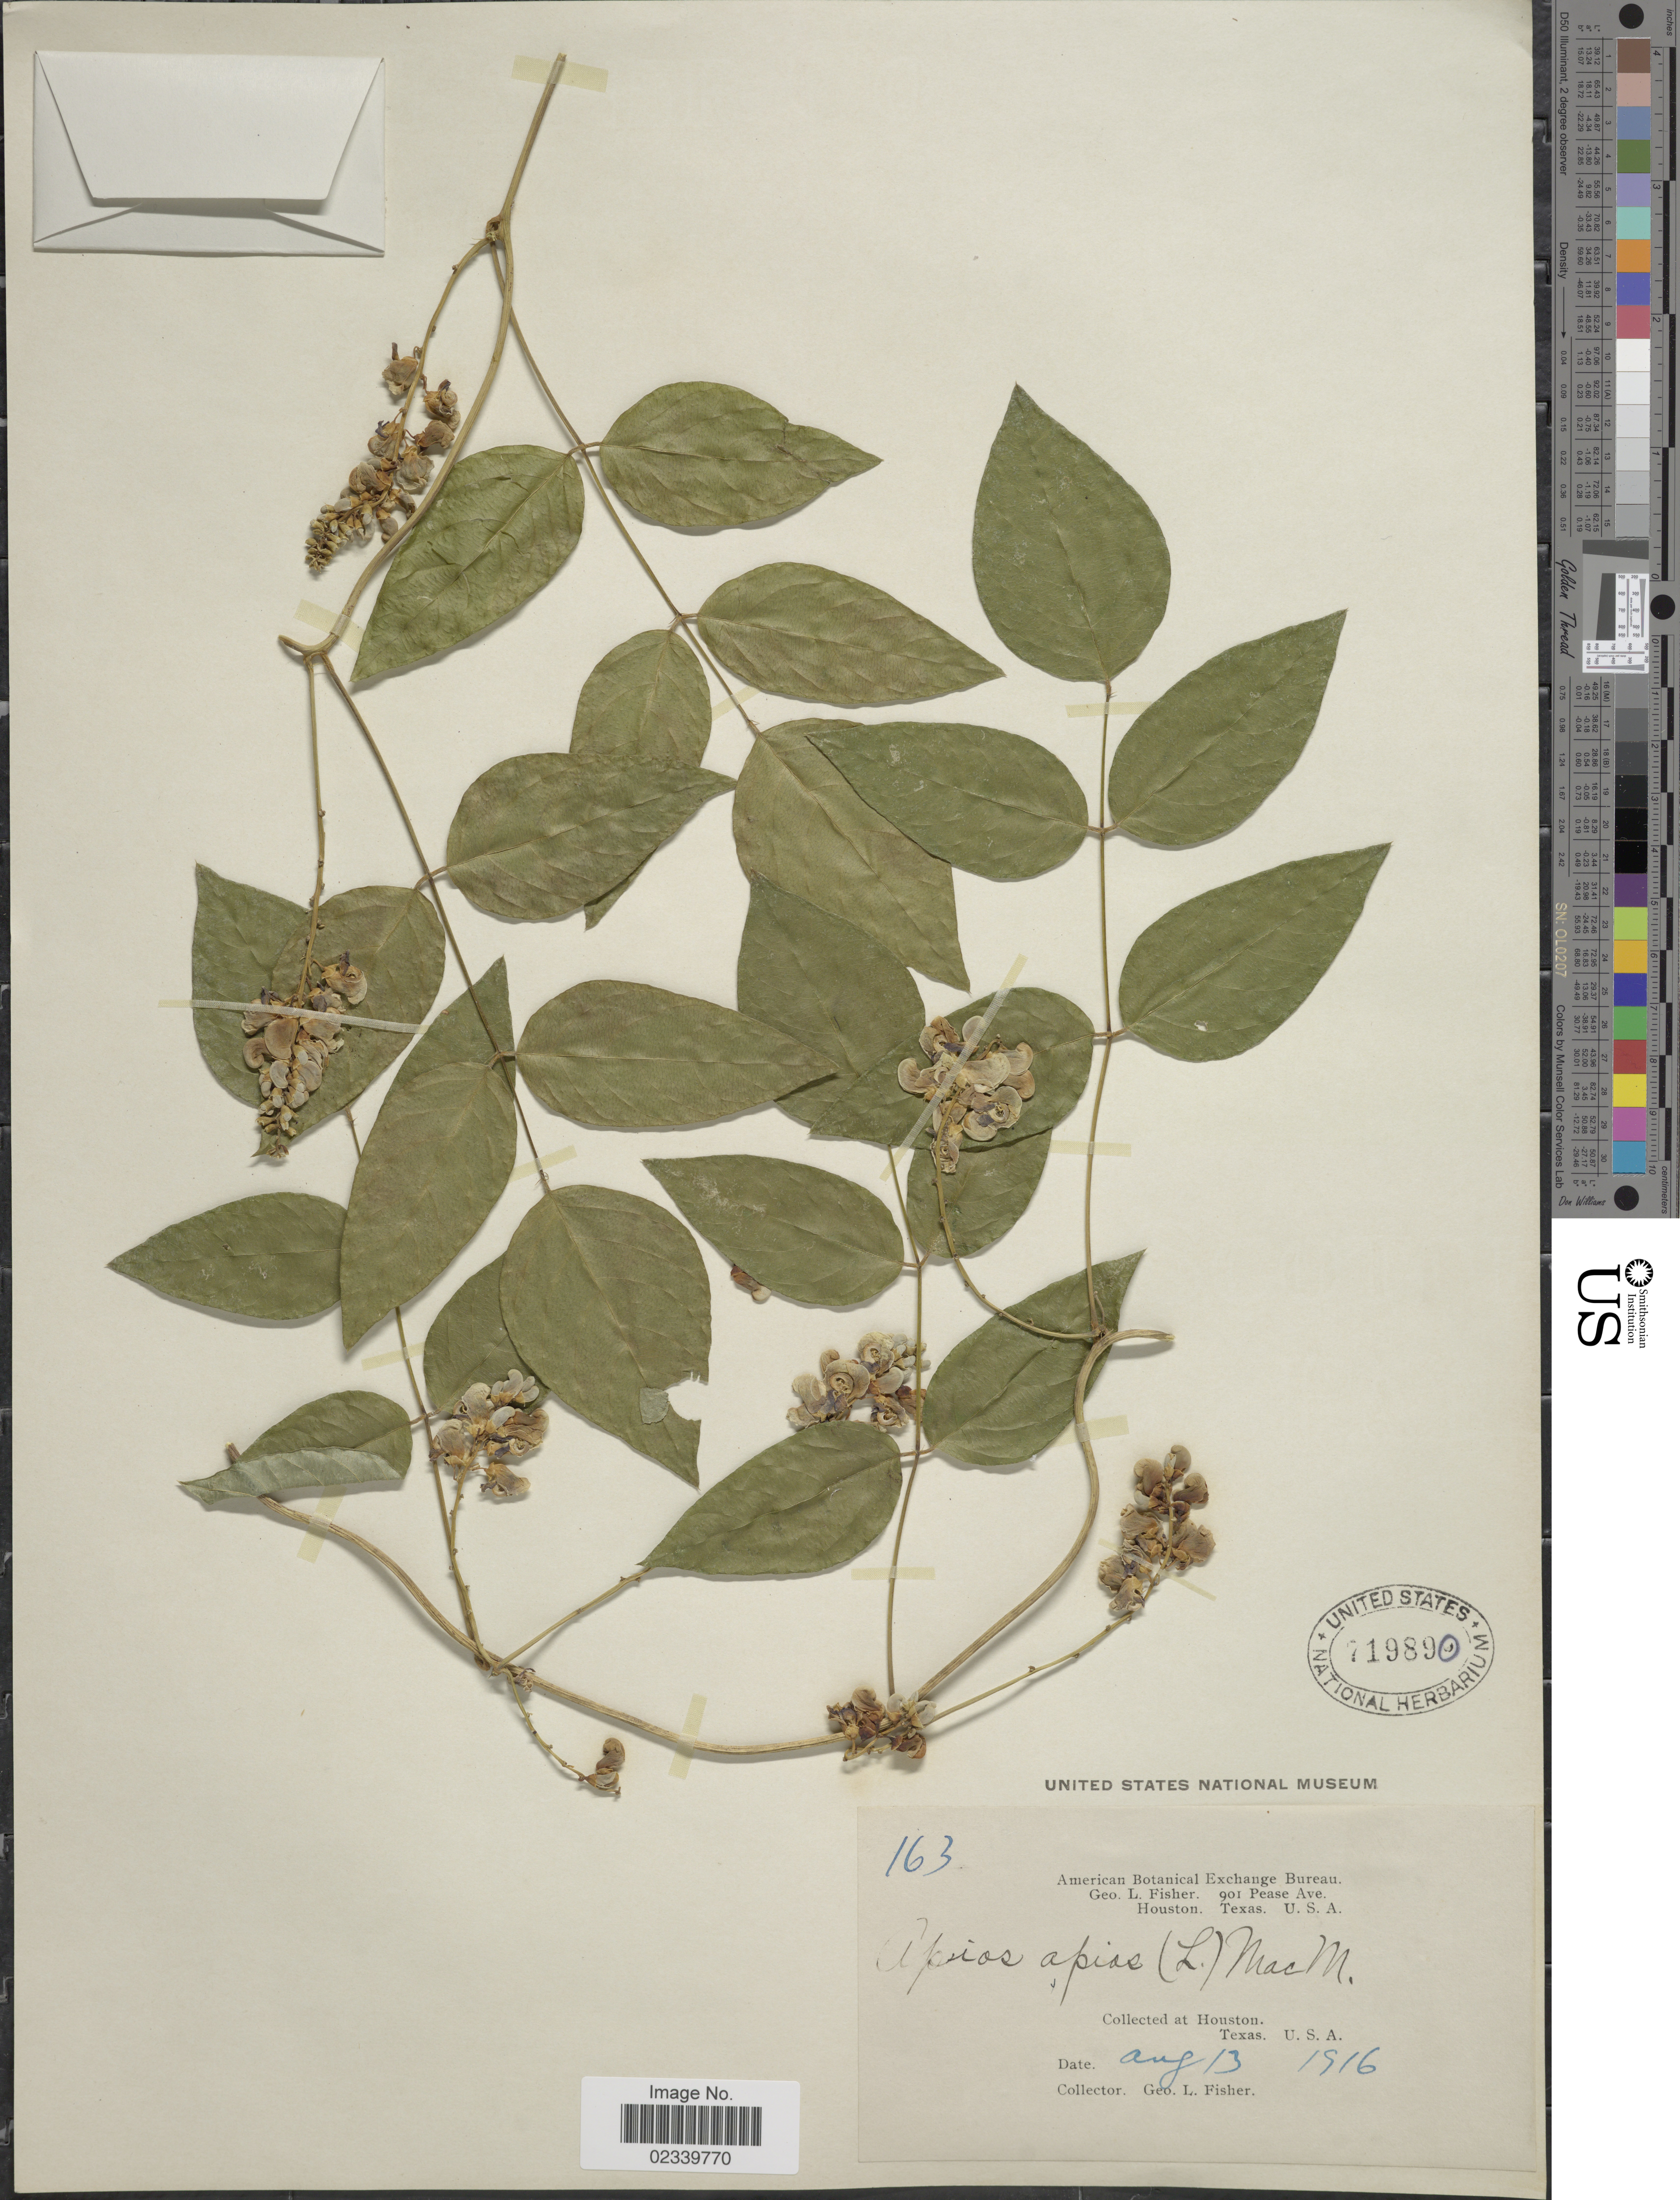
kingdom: Plantae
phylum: Tracheophyta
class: Magnoliopsida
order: Fabales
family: Fabaceae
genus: Apios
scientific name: Apios americana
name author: Medik.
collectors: G. L. Fisher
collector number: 163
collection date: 1916-08-13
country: United States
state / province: Texas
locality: Houston, Texas, U.S.A.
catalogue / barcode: US 719890